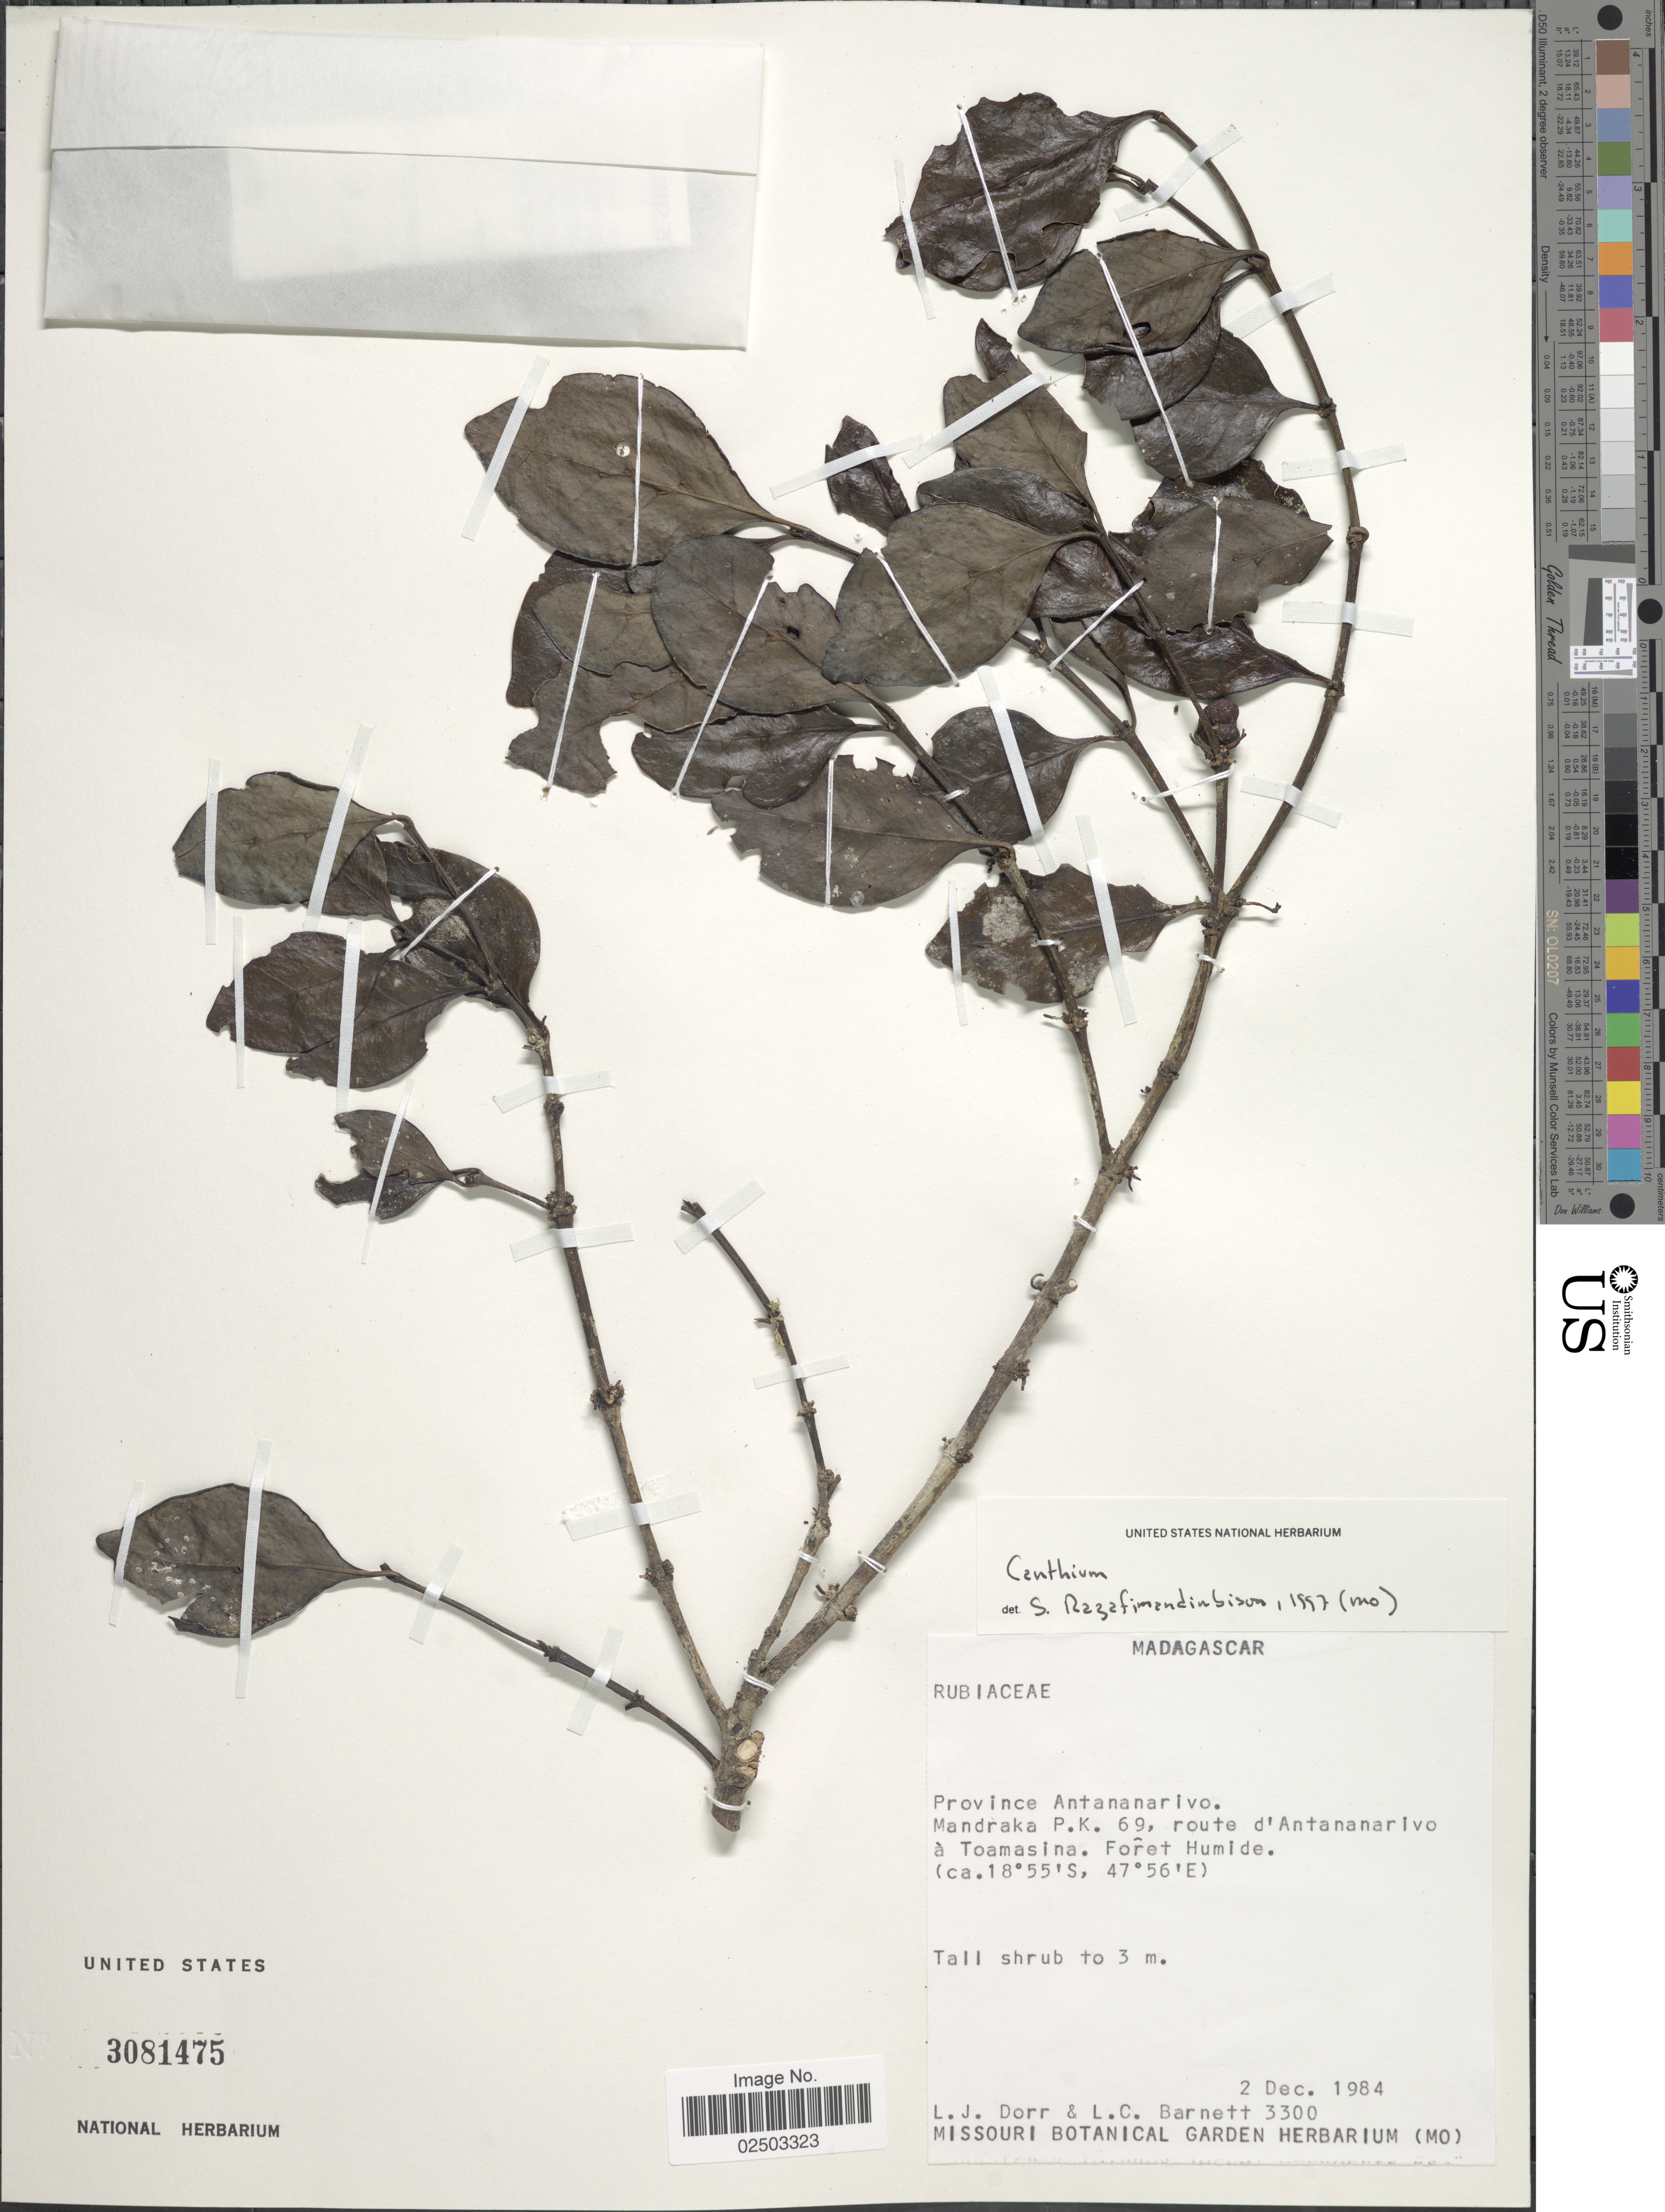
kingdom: Plantae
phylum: Tracheophyta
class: Magnoliopsida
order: Gentianales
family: Rubiaceae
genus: Bridsonia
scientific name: Bridsonia chamaedendrum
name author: (Kuntze) Verstraete & A.E. van Wyk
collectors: L. J. Dorr & L. C. Barnett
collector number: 3300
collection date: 1984-12-02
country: Madagascar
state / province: Analamanga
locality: Mandraka P.K. 69, route d'Antanarivo a Toamasina, Foret Humide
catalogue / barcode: US 3081475